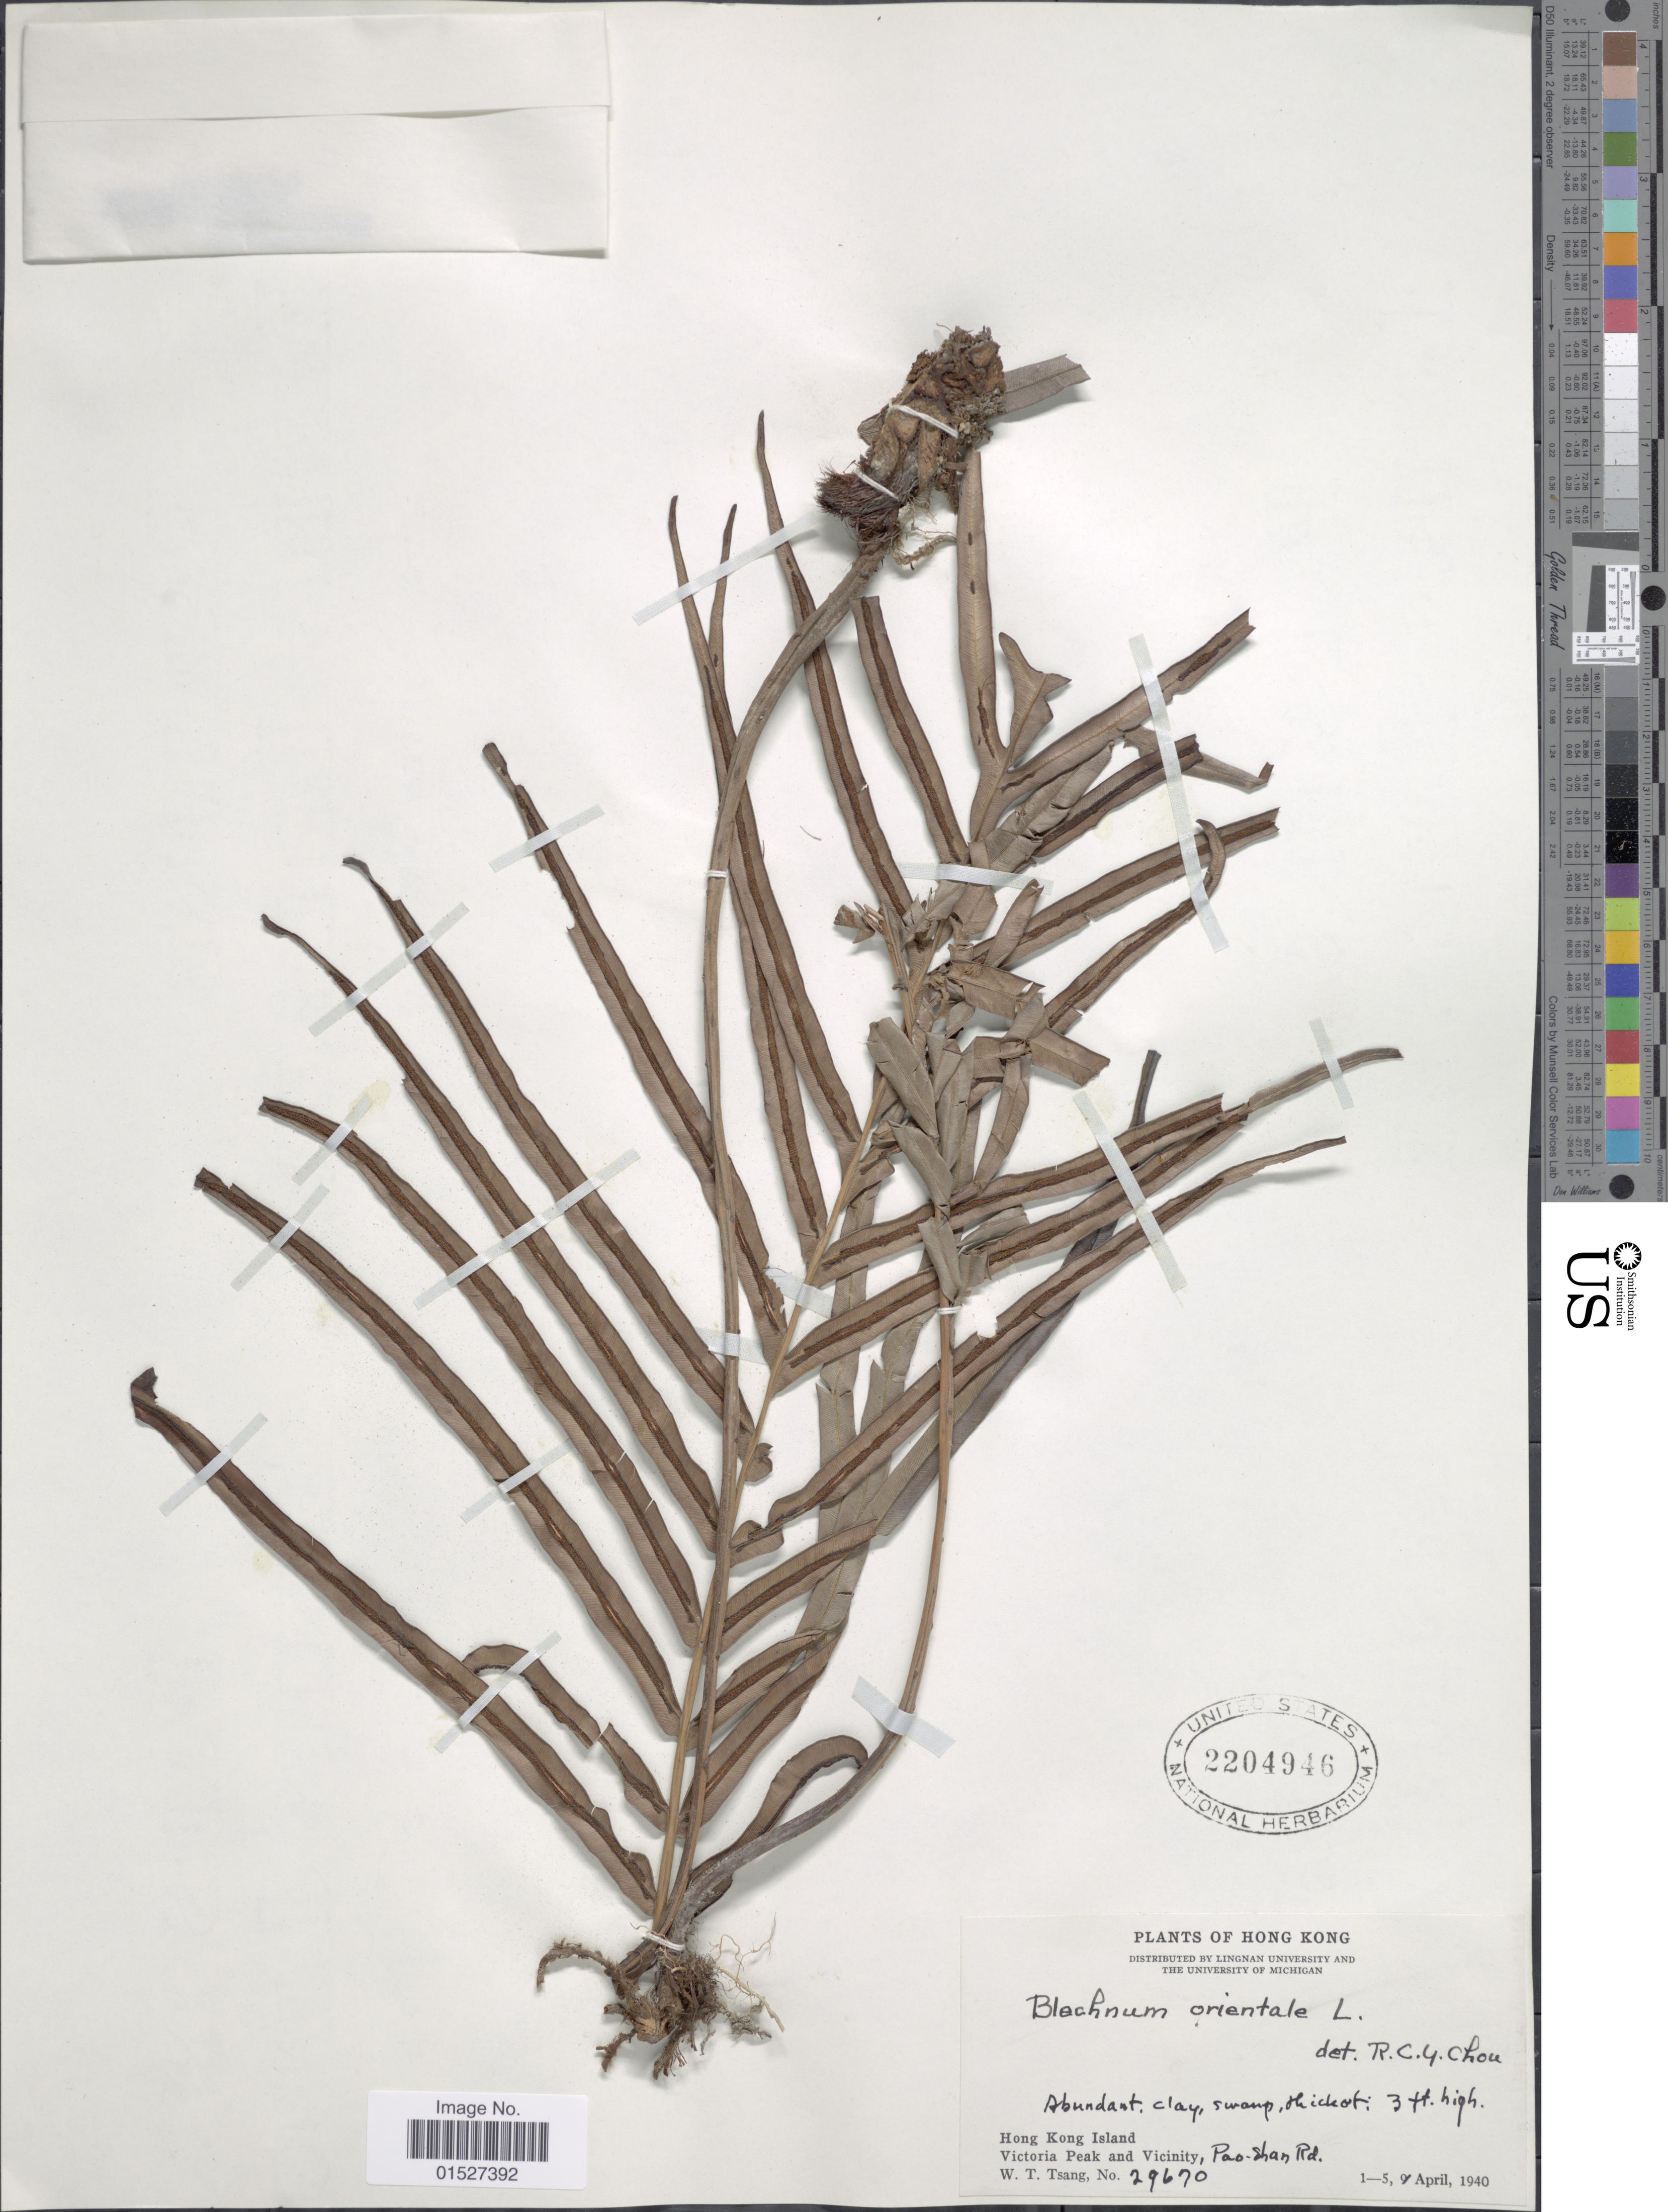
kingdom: Plantae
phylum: Tracheophyta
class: Polypodiopsida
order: Polypodiales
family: Blechnaceae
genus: Blechnum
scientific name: Blechnum orientale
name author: L.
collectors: W. T. Tsang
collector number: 29670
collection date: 1940-04-01/1940-04-05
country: China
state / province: Hong Kong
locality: Hong Kong Island. Victoria Peak and vicinity, Pao-shan Rd.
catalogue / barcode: US 2204946